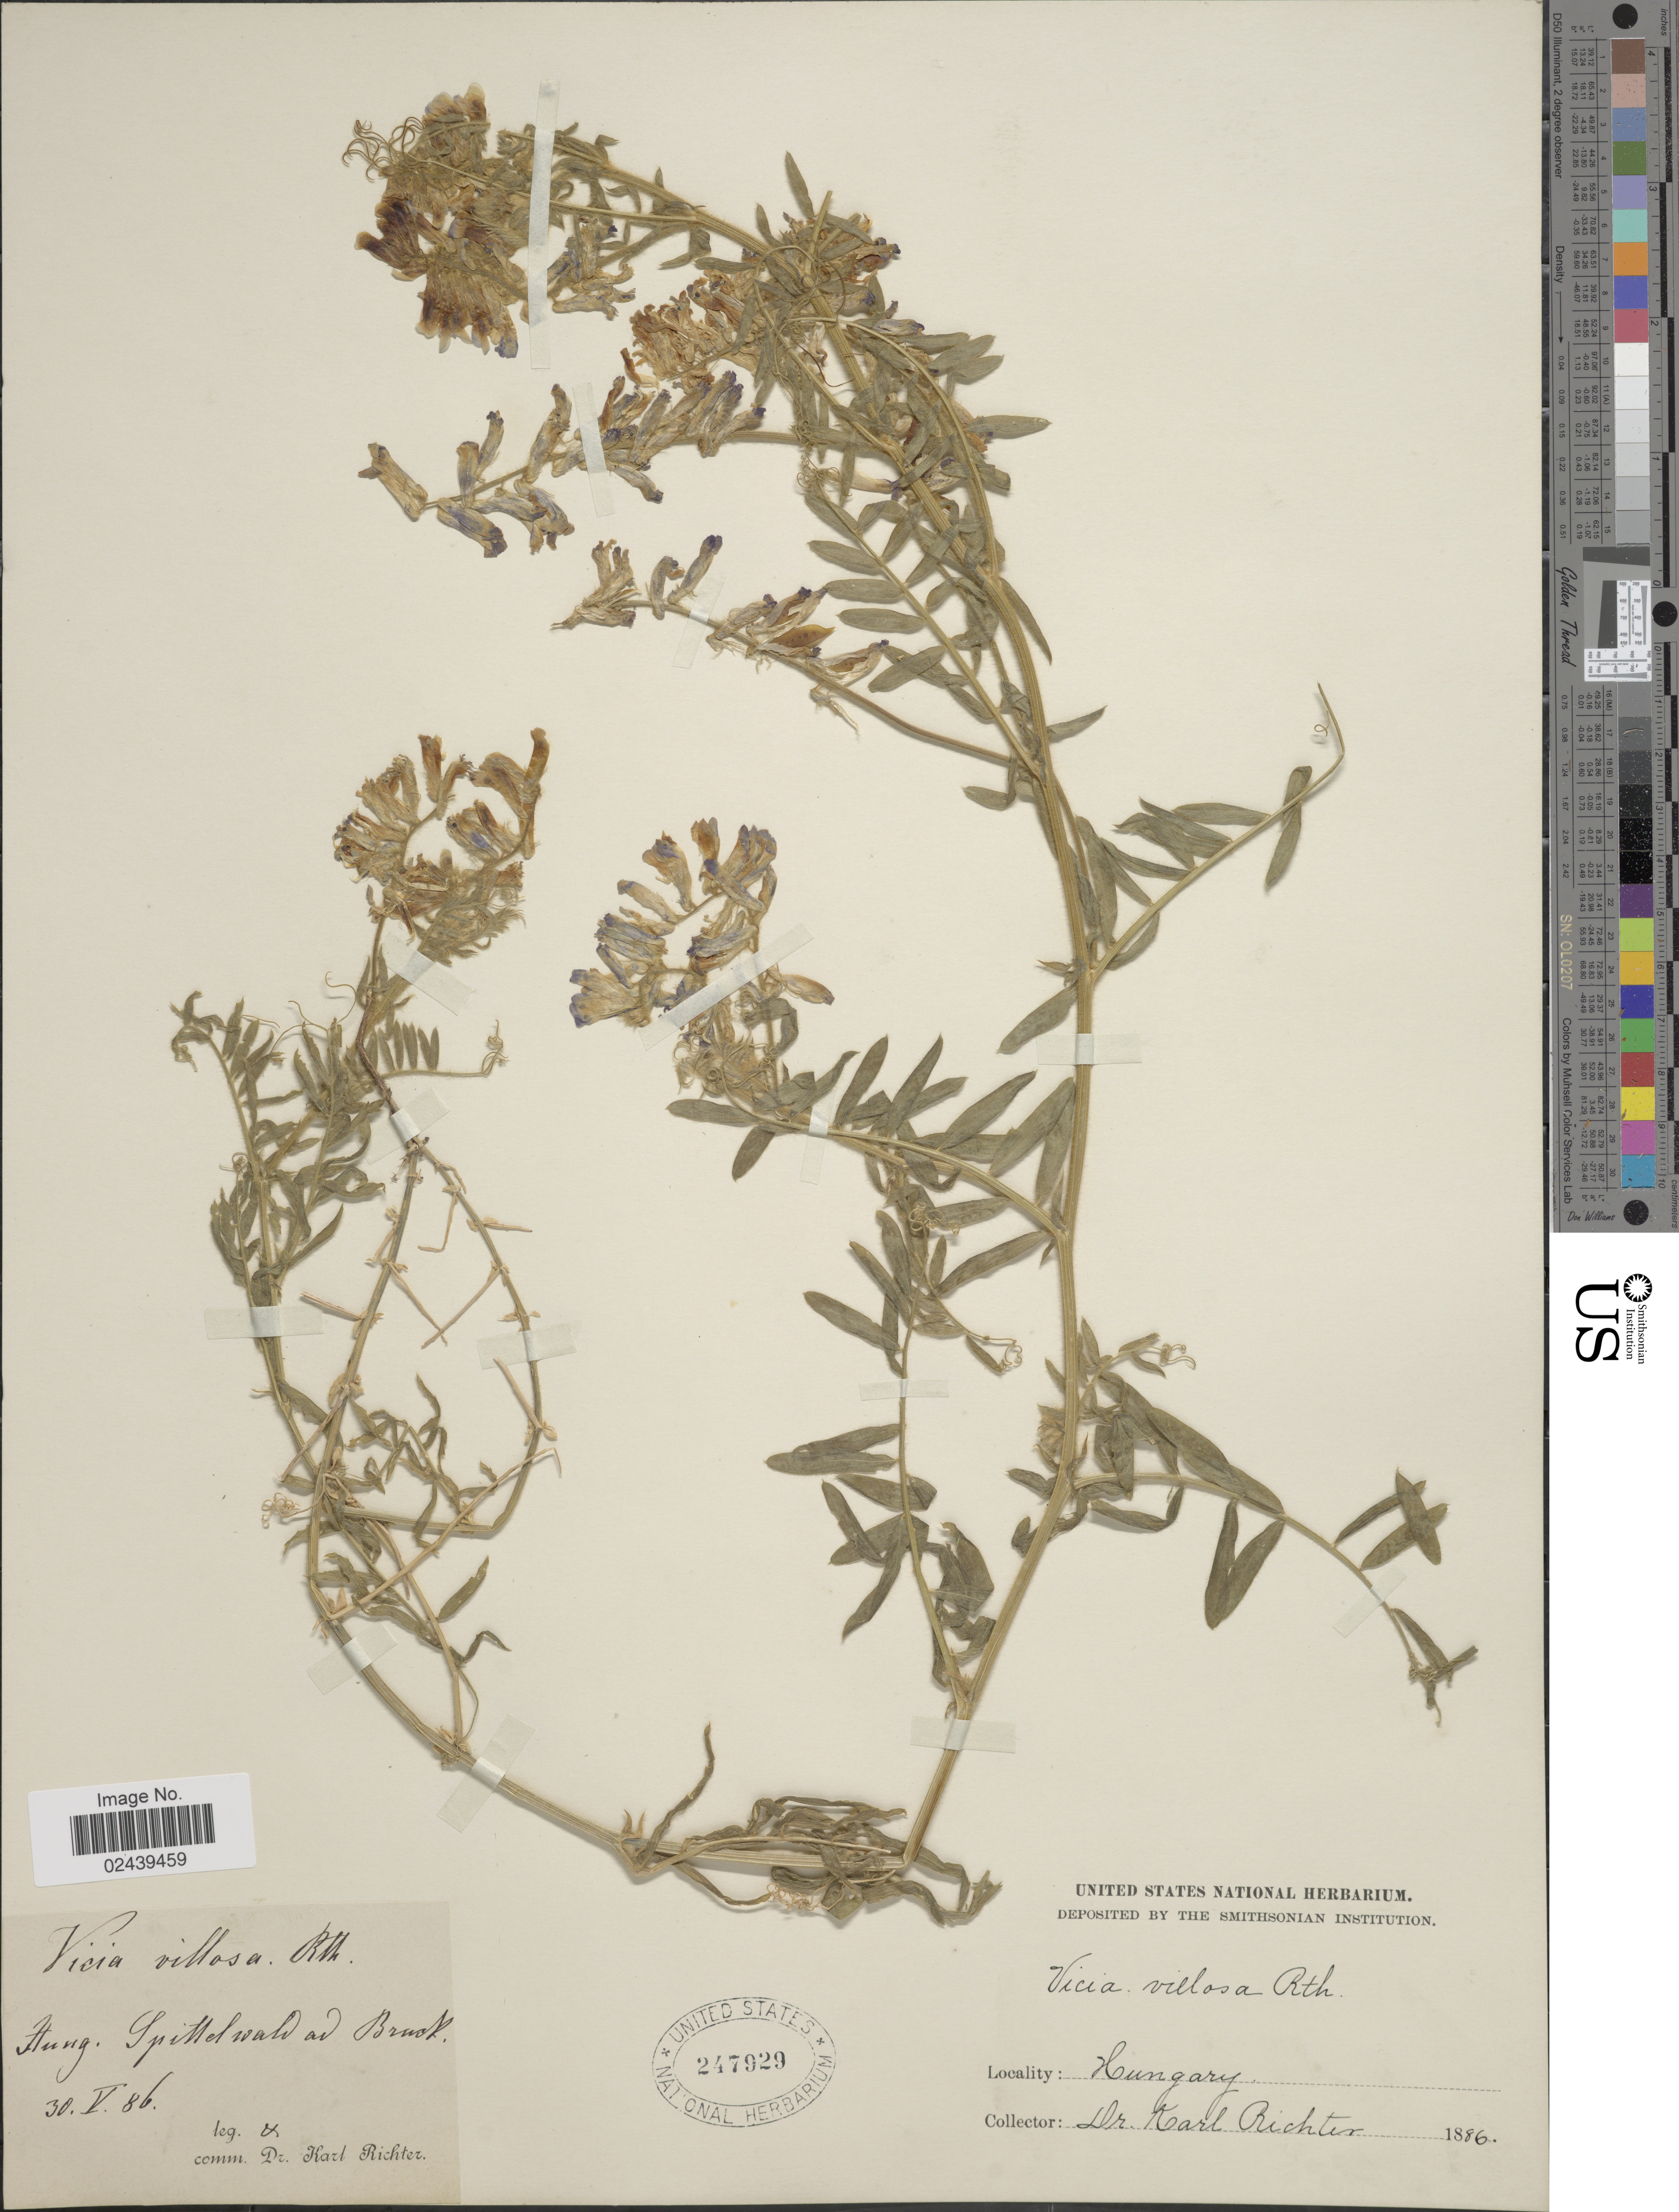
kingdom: Plantae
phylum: Tracheophyta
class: Magnoliopsida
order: Fabales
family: Fabaceae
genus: Vicia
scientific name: Vicia villosa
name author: Roth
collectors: K. Richter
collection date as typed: Transcribed d/m/y: 30/5/86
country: Hungary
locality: Hung., Spittelwald ad Bruck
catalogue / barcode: US 247929